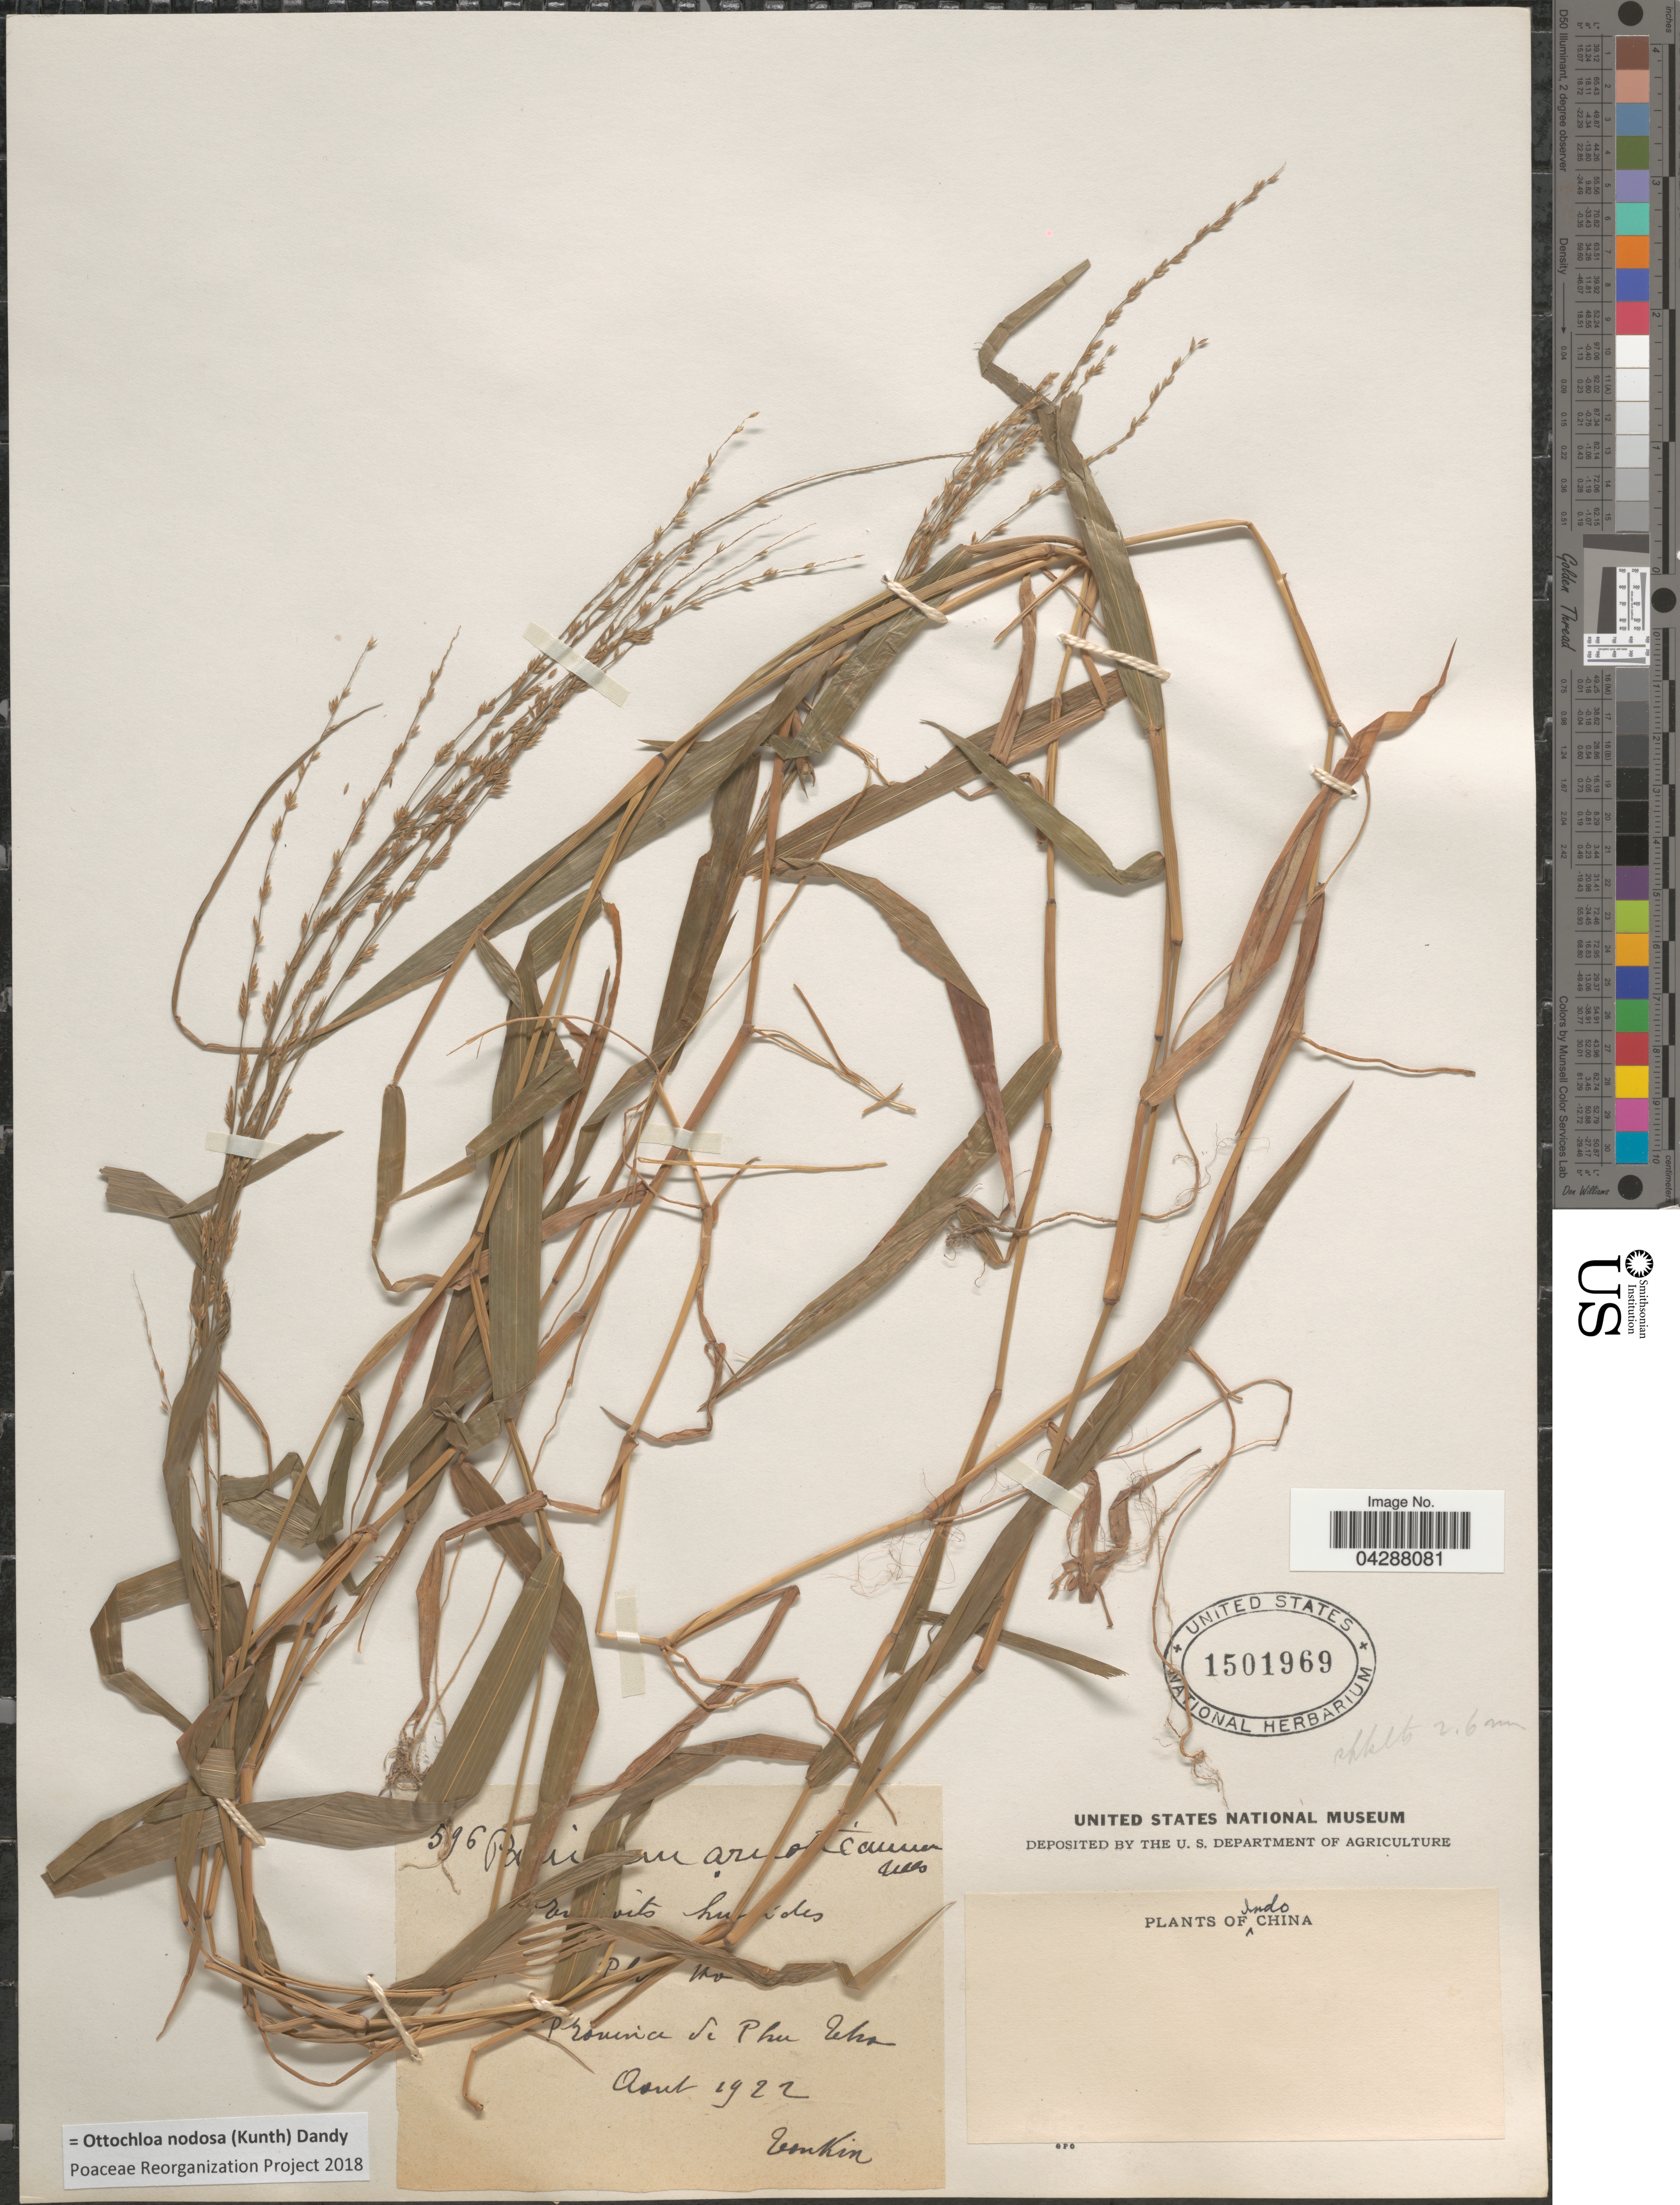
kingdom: Plantae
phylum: Tracheophyta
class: Liliopsida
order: Poales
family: Poaceae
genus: Ottochloa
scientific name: Ottochloa nodosa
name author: (Kunth) Dandy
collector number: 596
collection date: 1922-08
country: Vietnam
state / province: Phu Tho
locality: [illegible text] [illegible text]its hu[illegible text]ides. [illegible text] Tho. Indo China. Tonkin.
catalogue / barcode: US 1501969